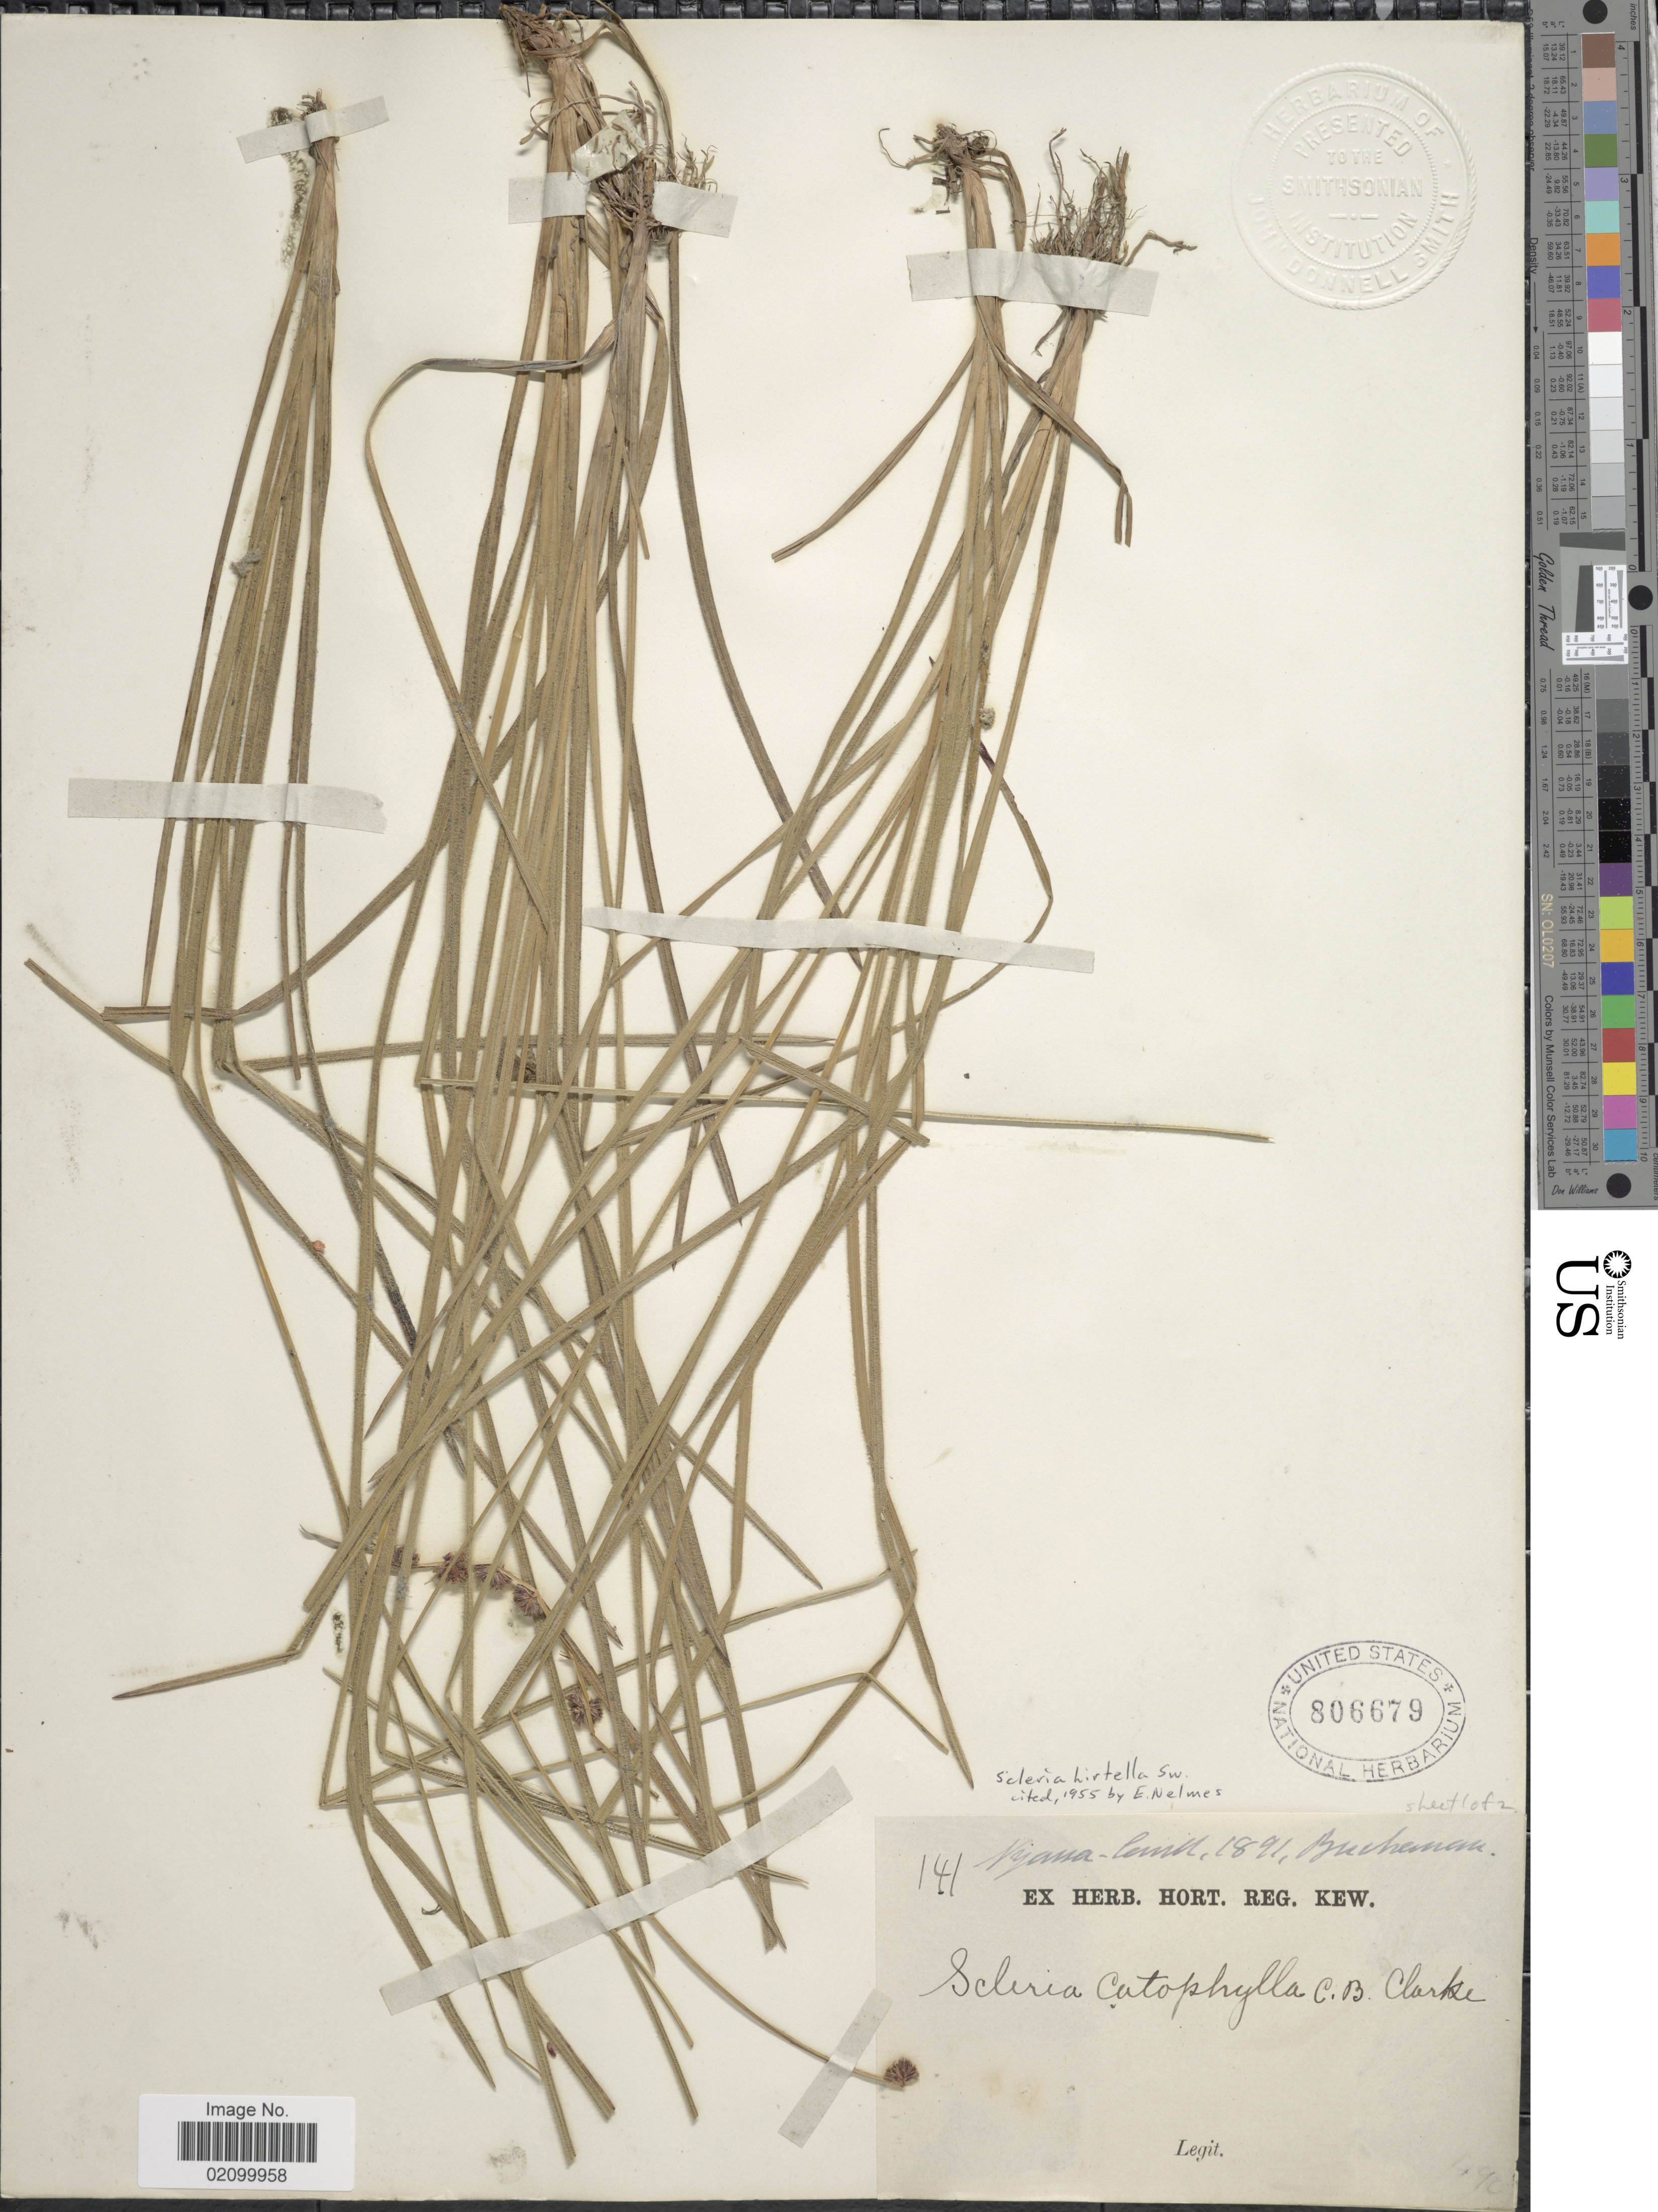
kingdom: Plantae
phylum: Tracheophyta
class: Liliopsida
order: Poales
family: Cyperaceae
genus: Scleria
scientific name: Scleria catophylla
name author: C.B. Clarke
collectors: -. Buchanan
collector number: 141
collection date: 1891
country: Malawi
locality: Nyasa-land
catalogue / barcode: US 806679